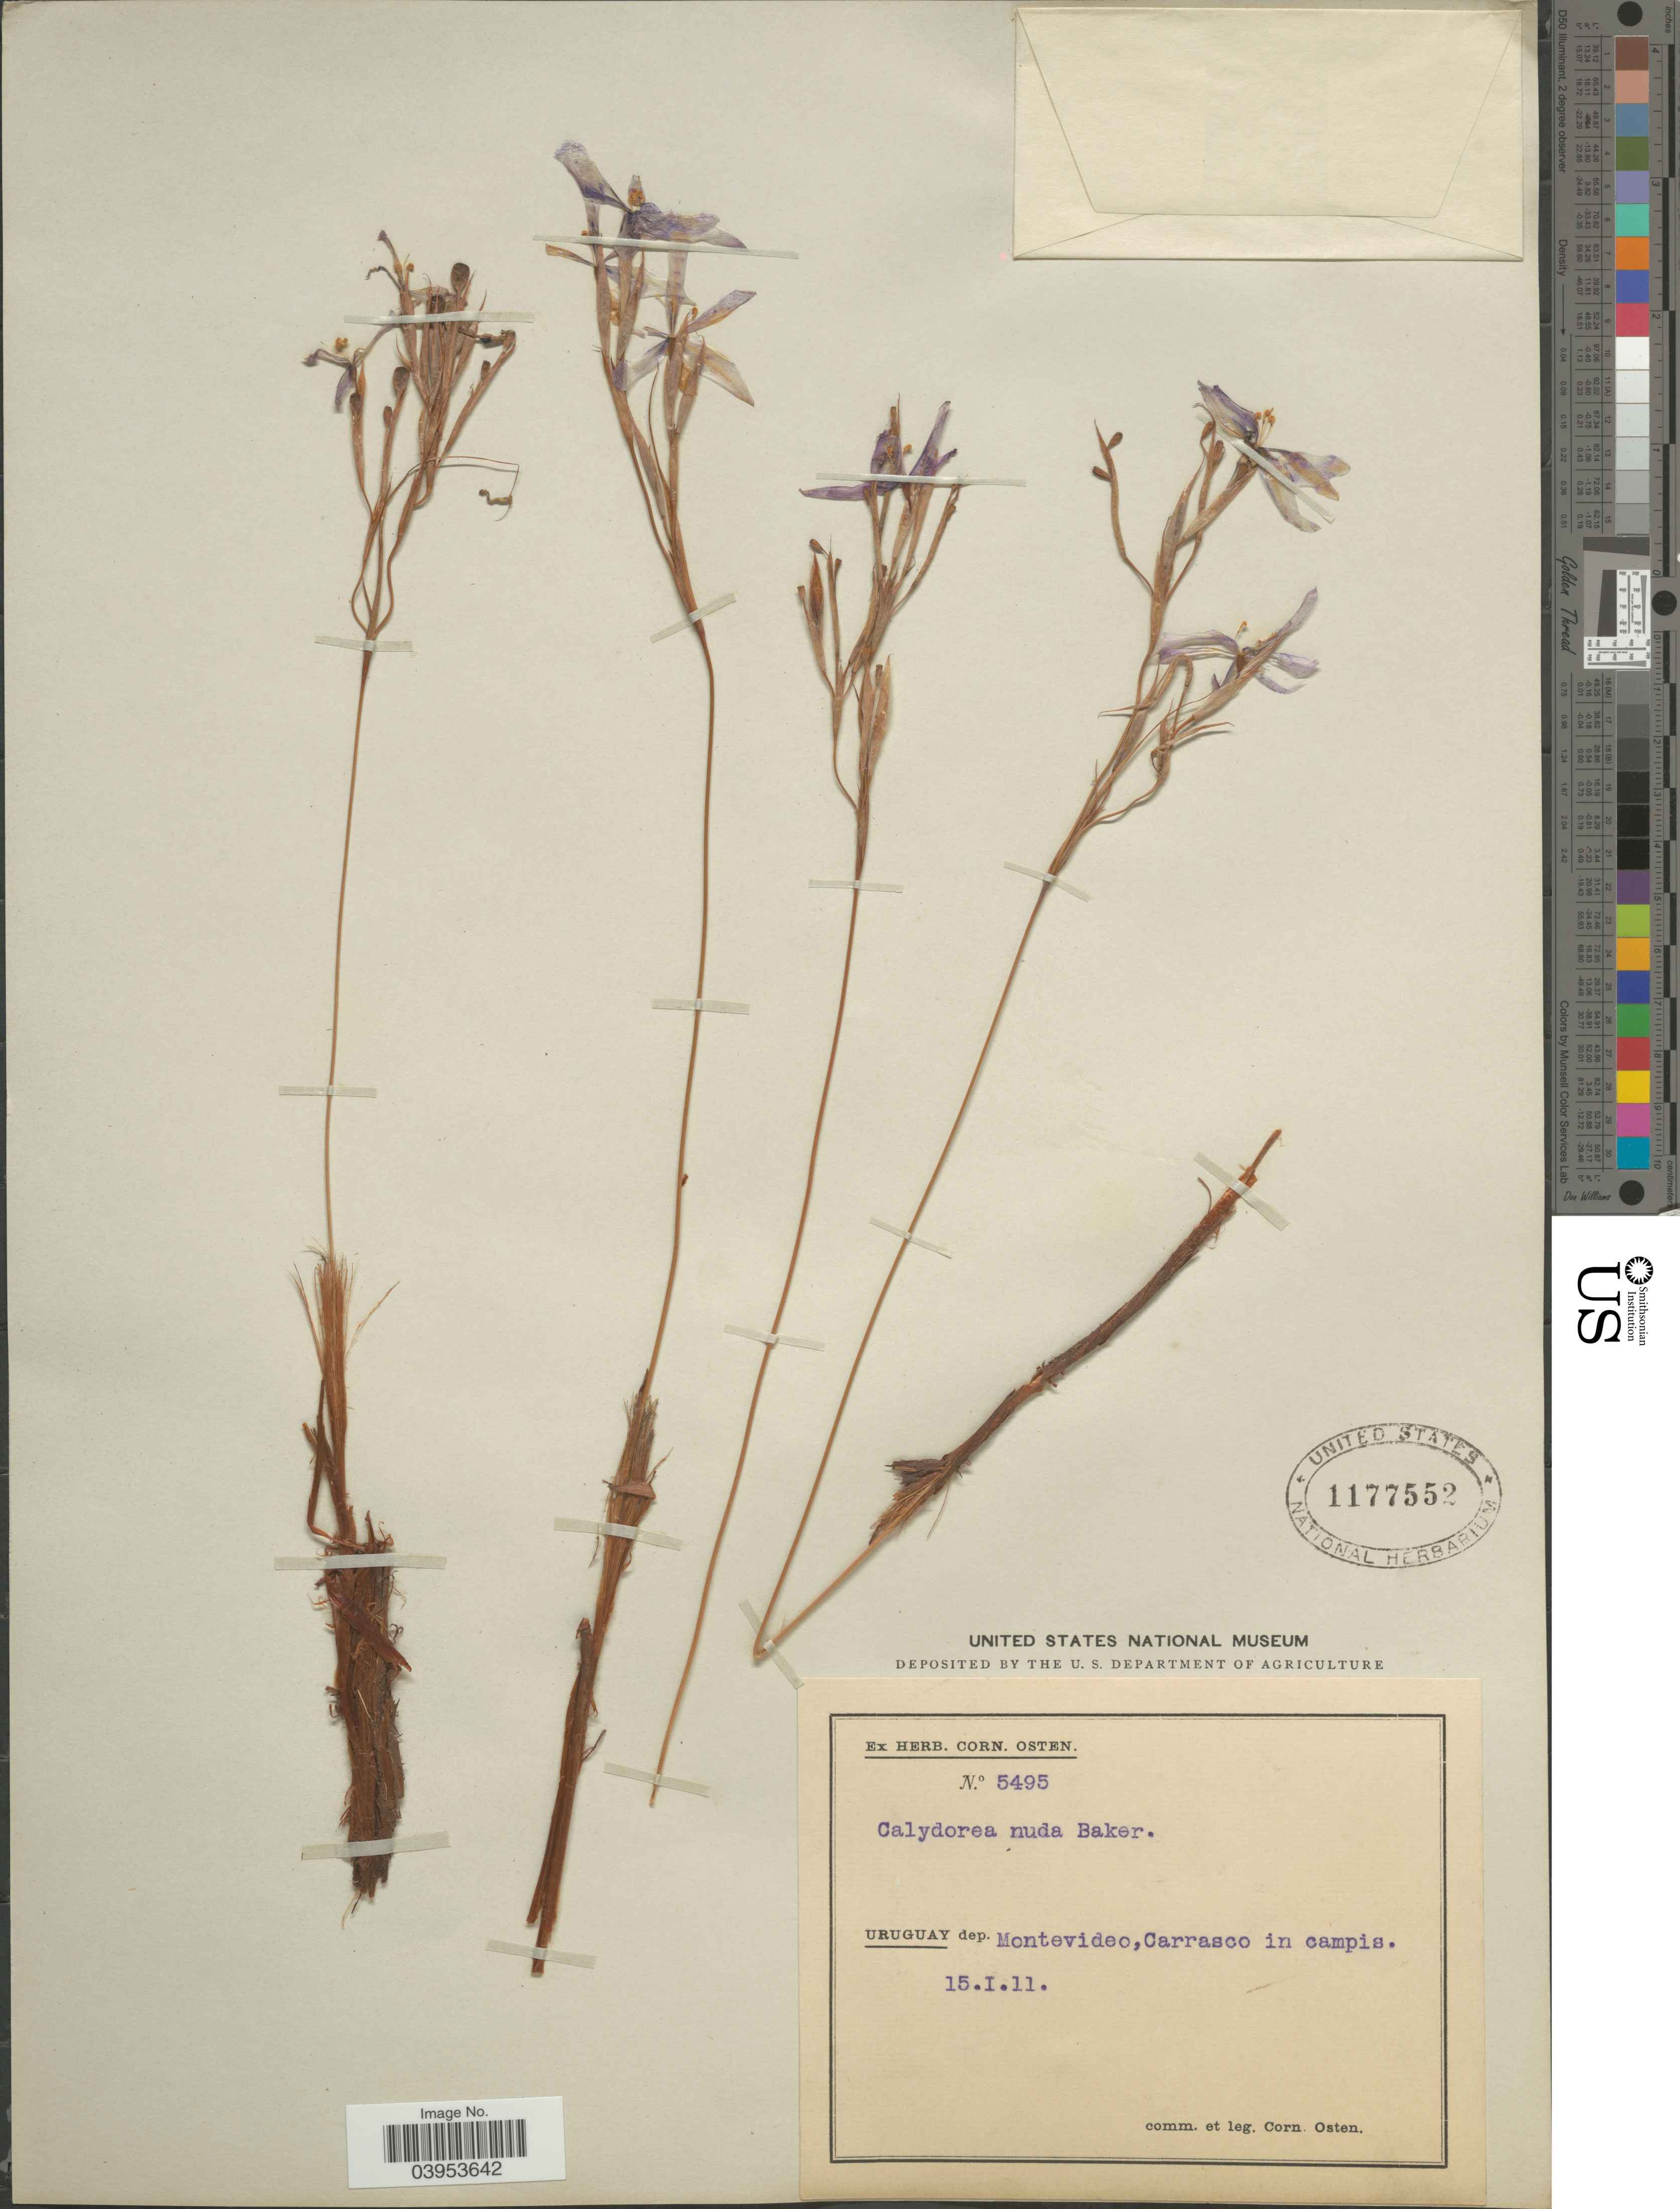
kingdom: Plantae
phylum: Tracheophyta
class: Liliopsida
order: Asparagales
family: Iridaceae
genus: Calydorea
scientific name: Calydorea nuda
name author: (Herb.) Baker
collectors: C. Osten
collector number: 5495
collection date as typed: Transcribed d/m/y: 15/1/11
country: Uruguay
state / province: Montevideo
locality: Dep. Montevideo, Carrasco in campis.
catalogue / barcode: US 1177552